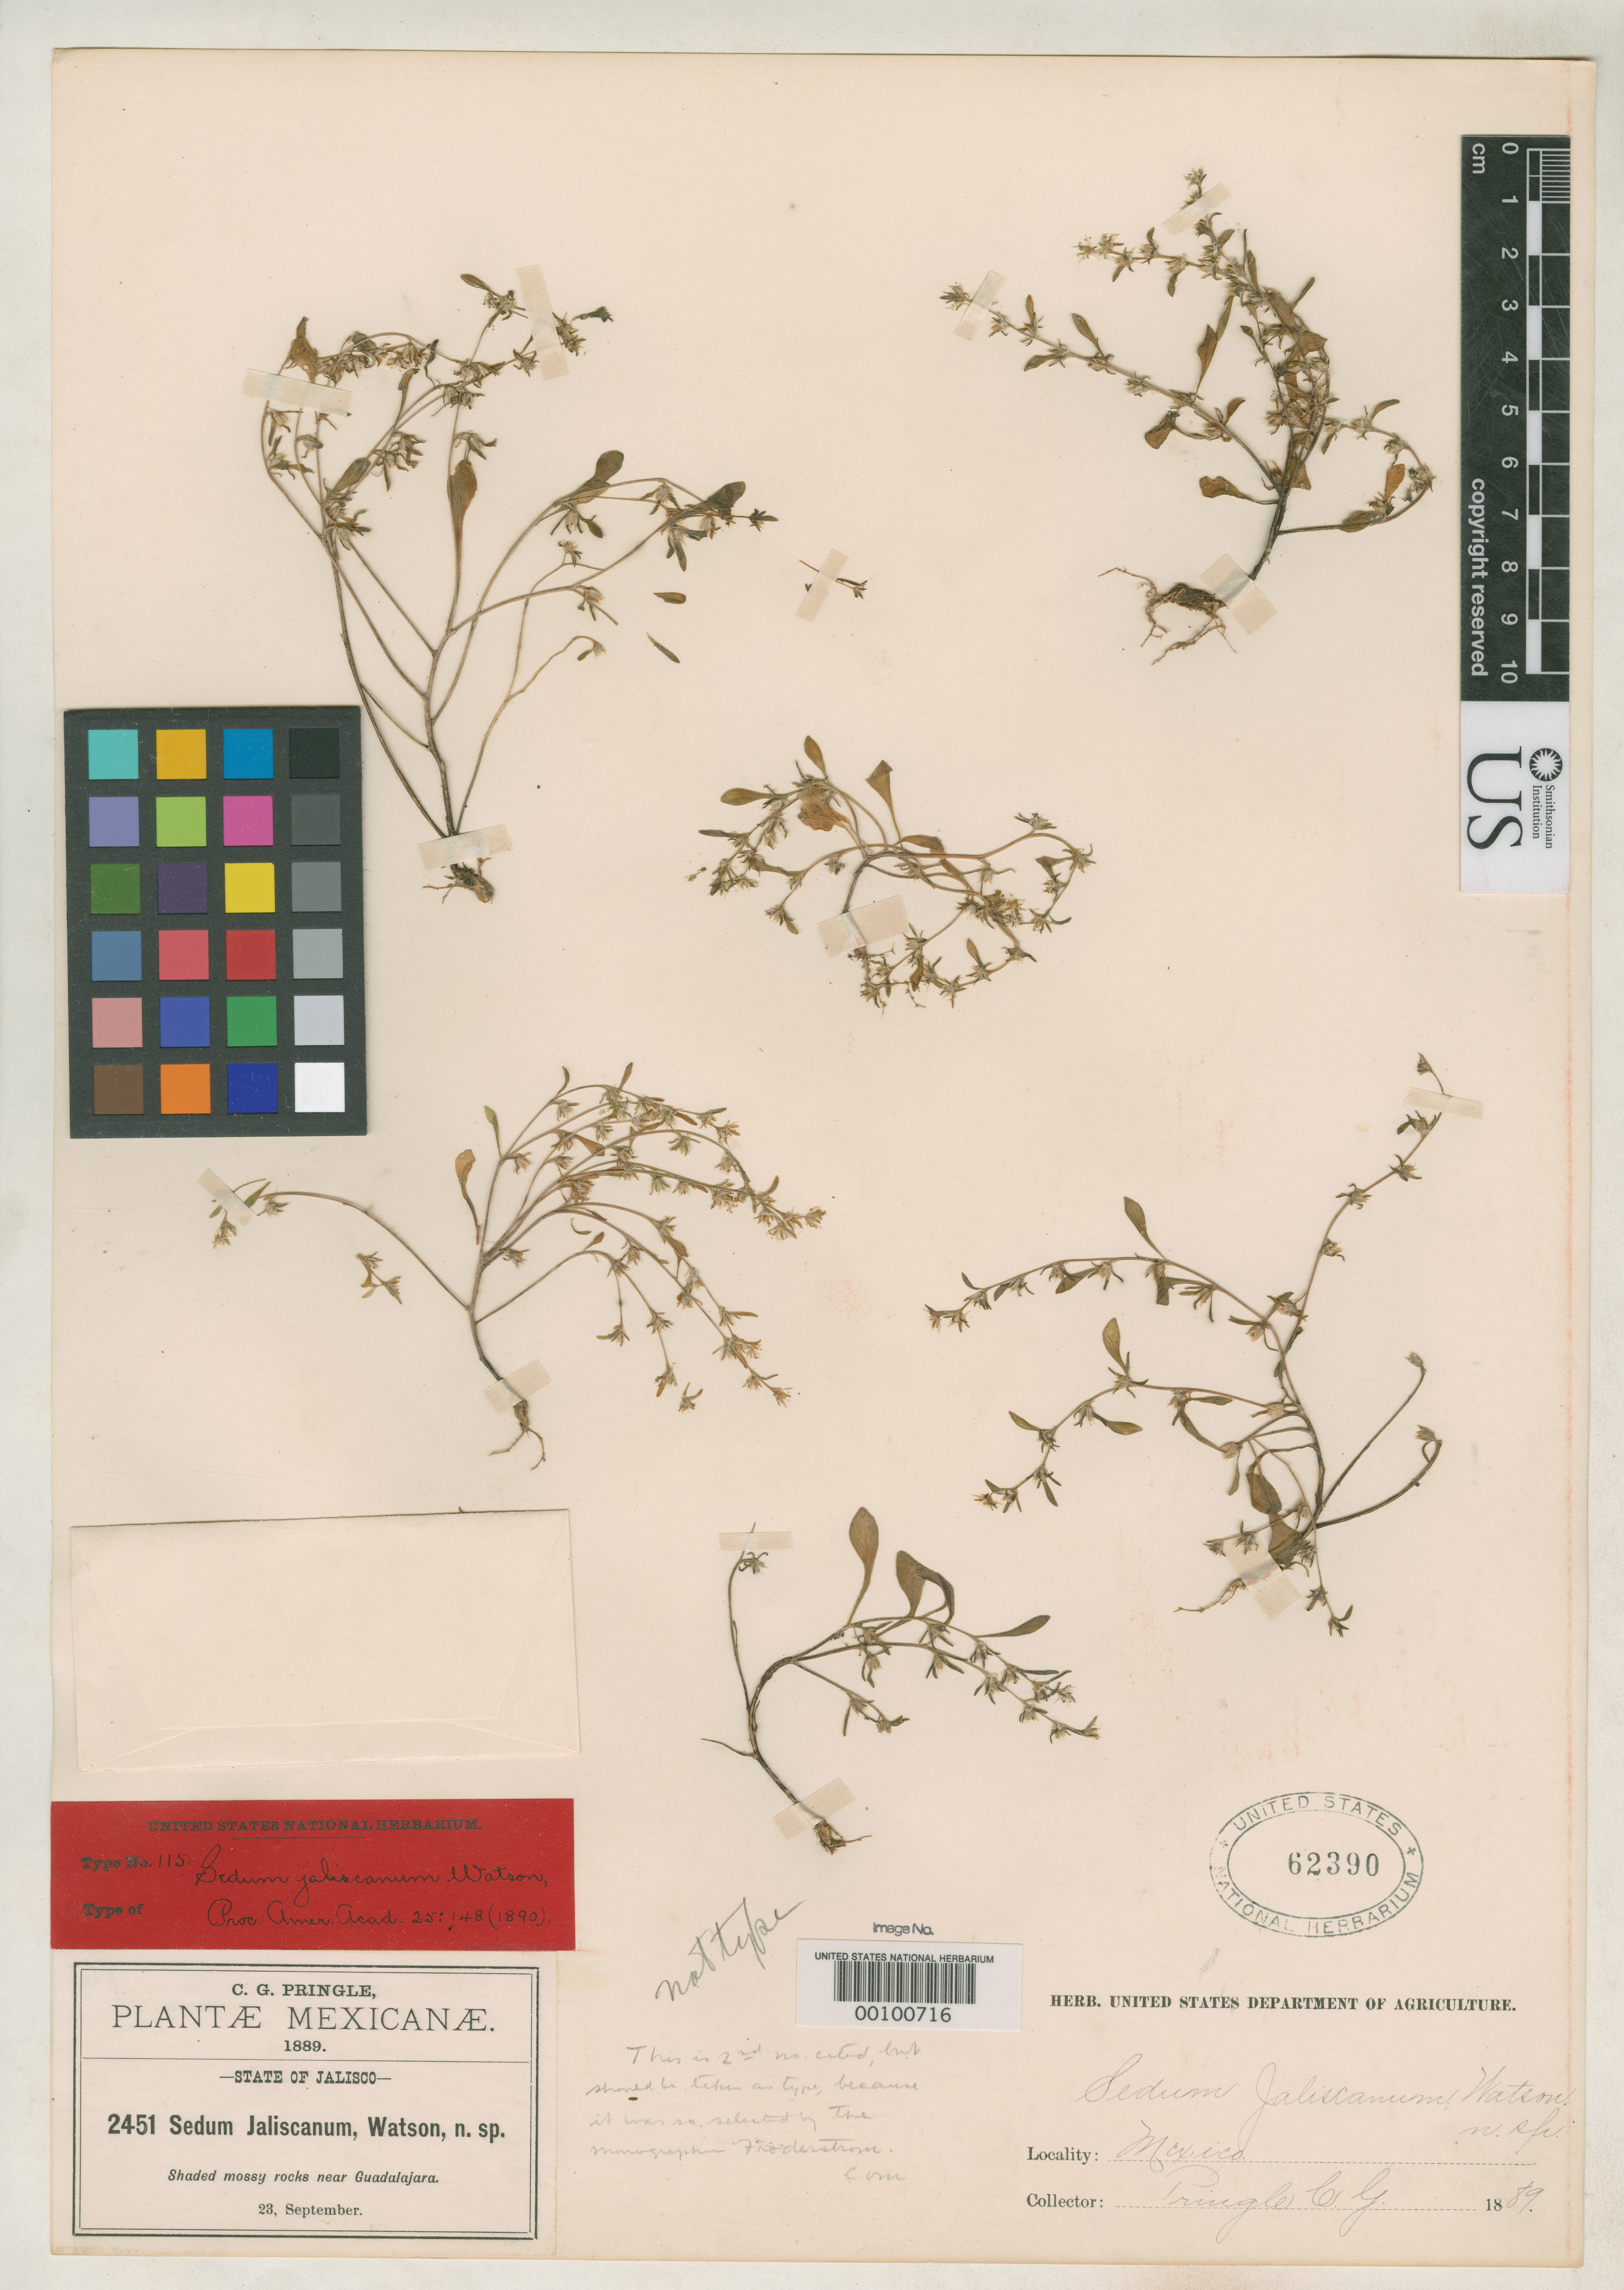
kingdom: Plantae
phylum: Tracheophyta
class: Magnoliopsida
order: Saxifragales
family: Crassulaceae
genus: Sedum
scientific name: Sedum jaliscanum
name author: S. Watson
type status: Syntype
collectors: C. G. Pringle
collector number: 2451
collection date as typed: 23 Sep 1889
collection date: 1889-09-23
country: Mexico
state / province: Jalisco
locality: Near Guadalajara.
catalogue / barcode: US 62390